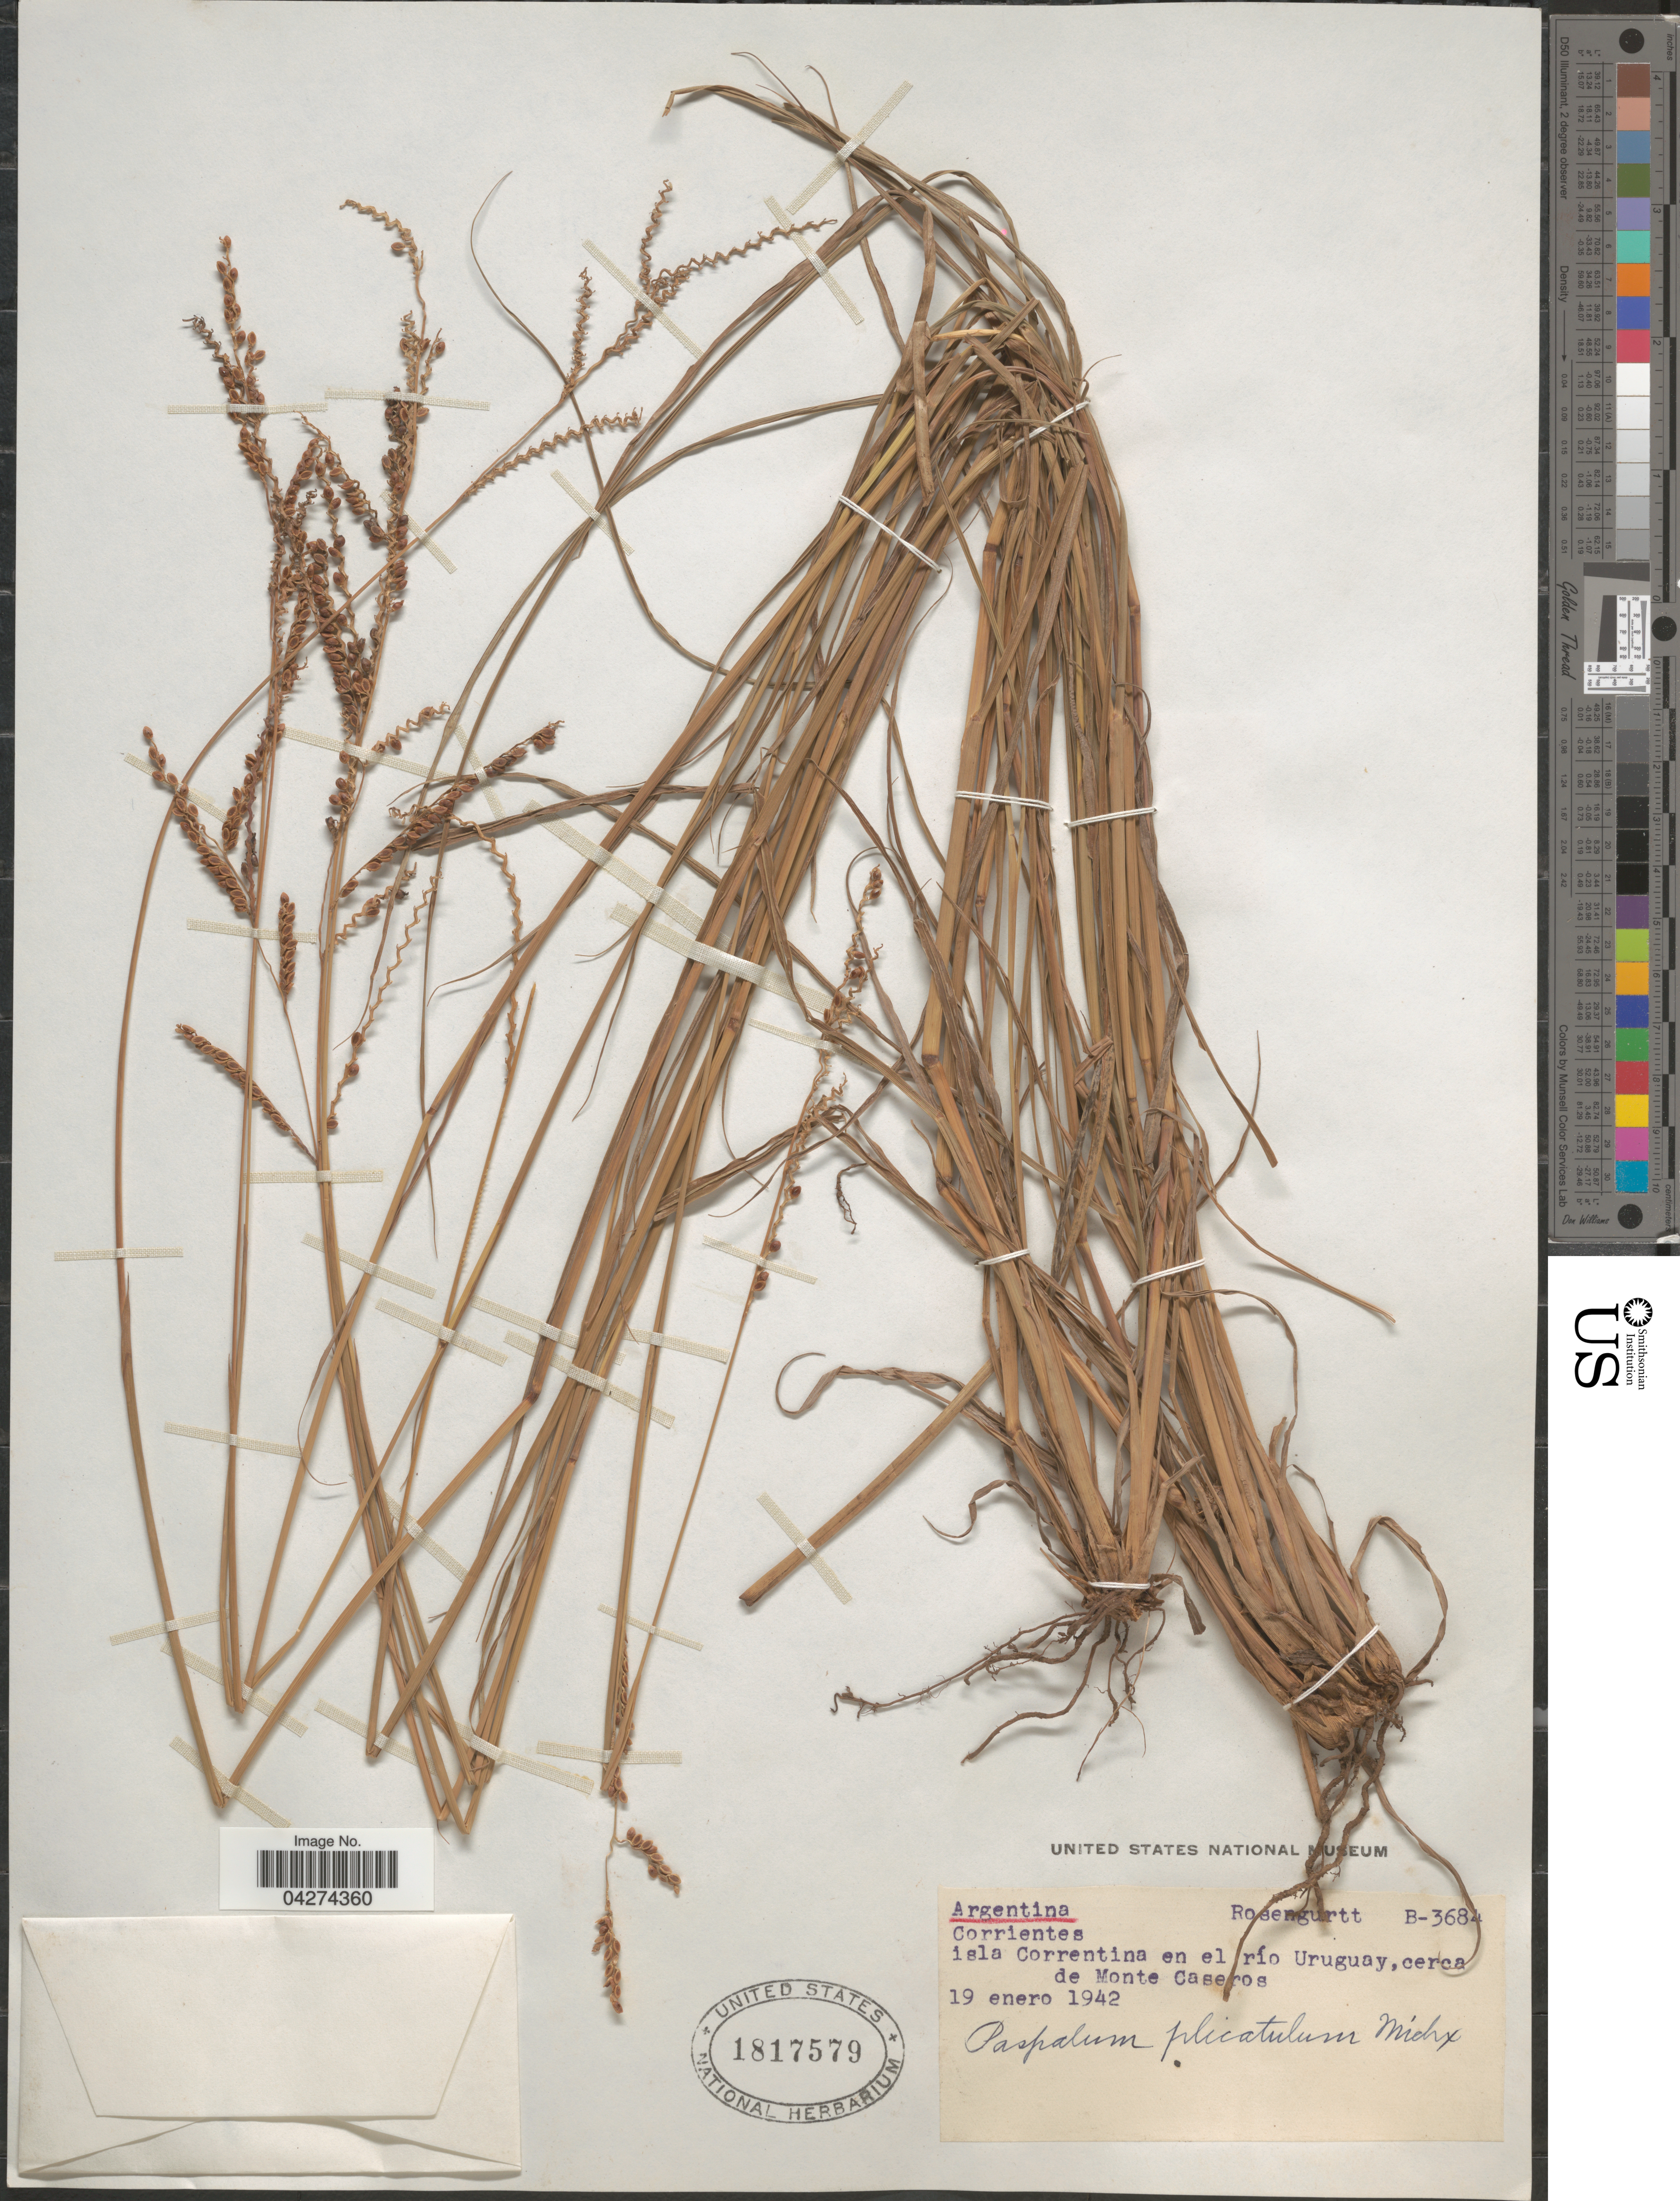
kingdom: Plantae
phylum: Tracheophyta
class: Liliopsida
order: Poales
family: Poaceae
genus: Paspalum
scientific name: Paspalum plicatulum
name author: Michx.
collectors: Rosengurtt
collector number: B-368!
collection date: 1942-01-19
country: Argentina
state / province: Corrientes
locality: Isla Correntina en el río Uruguay,cerca de Monte Caseros.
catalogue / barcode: US 1817579